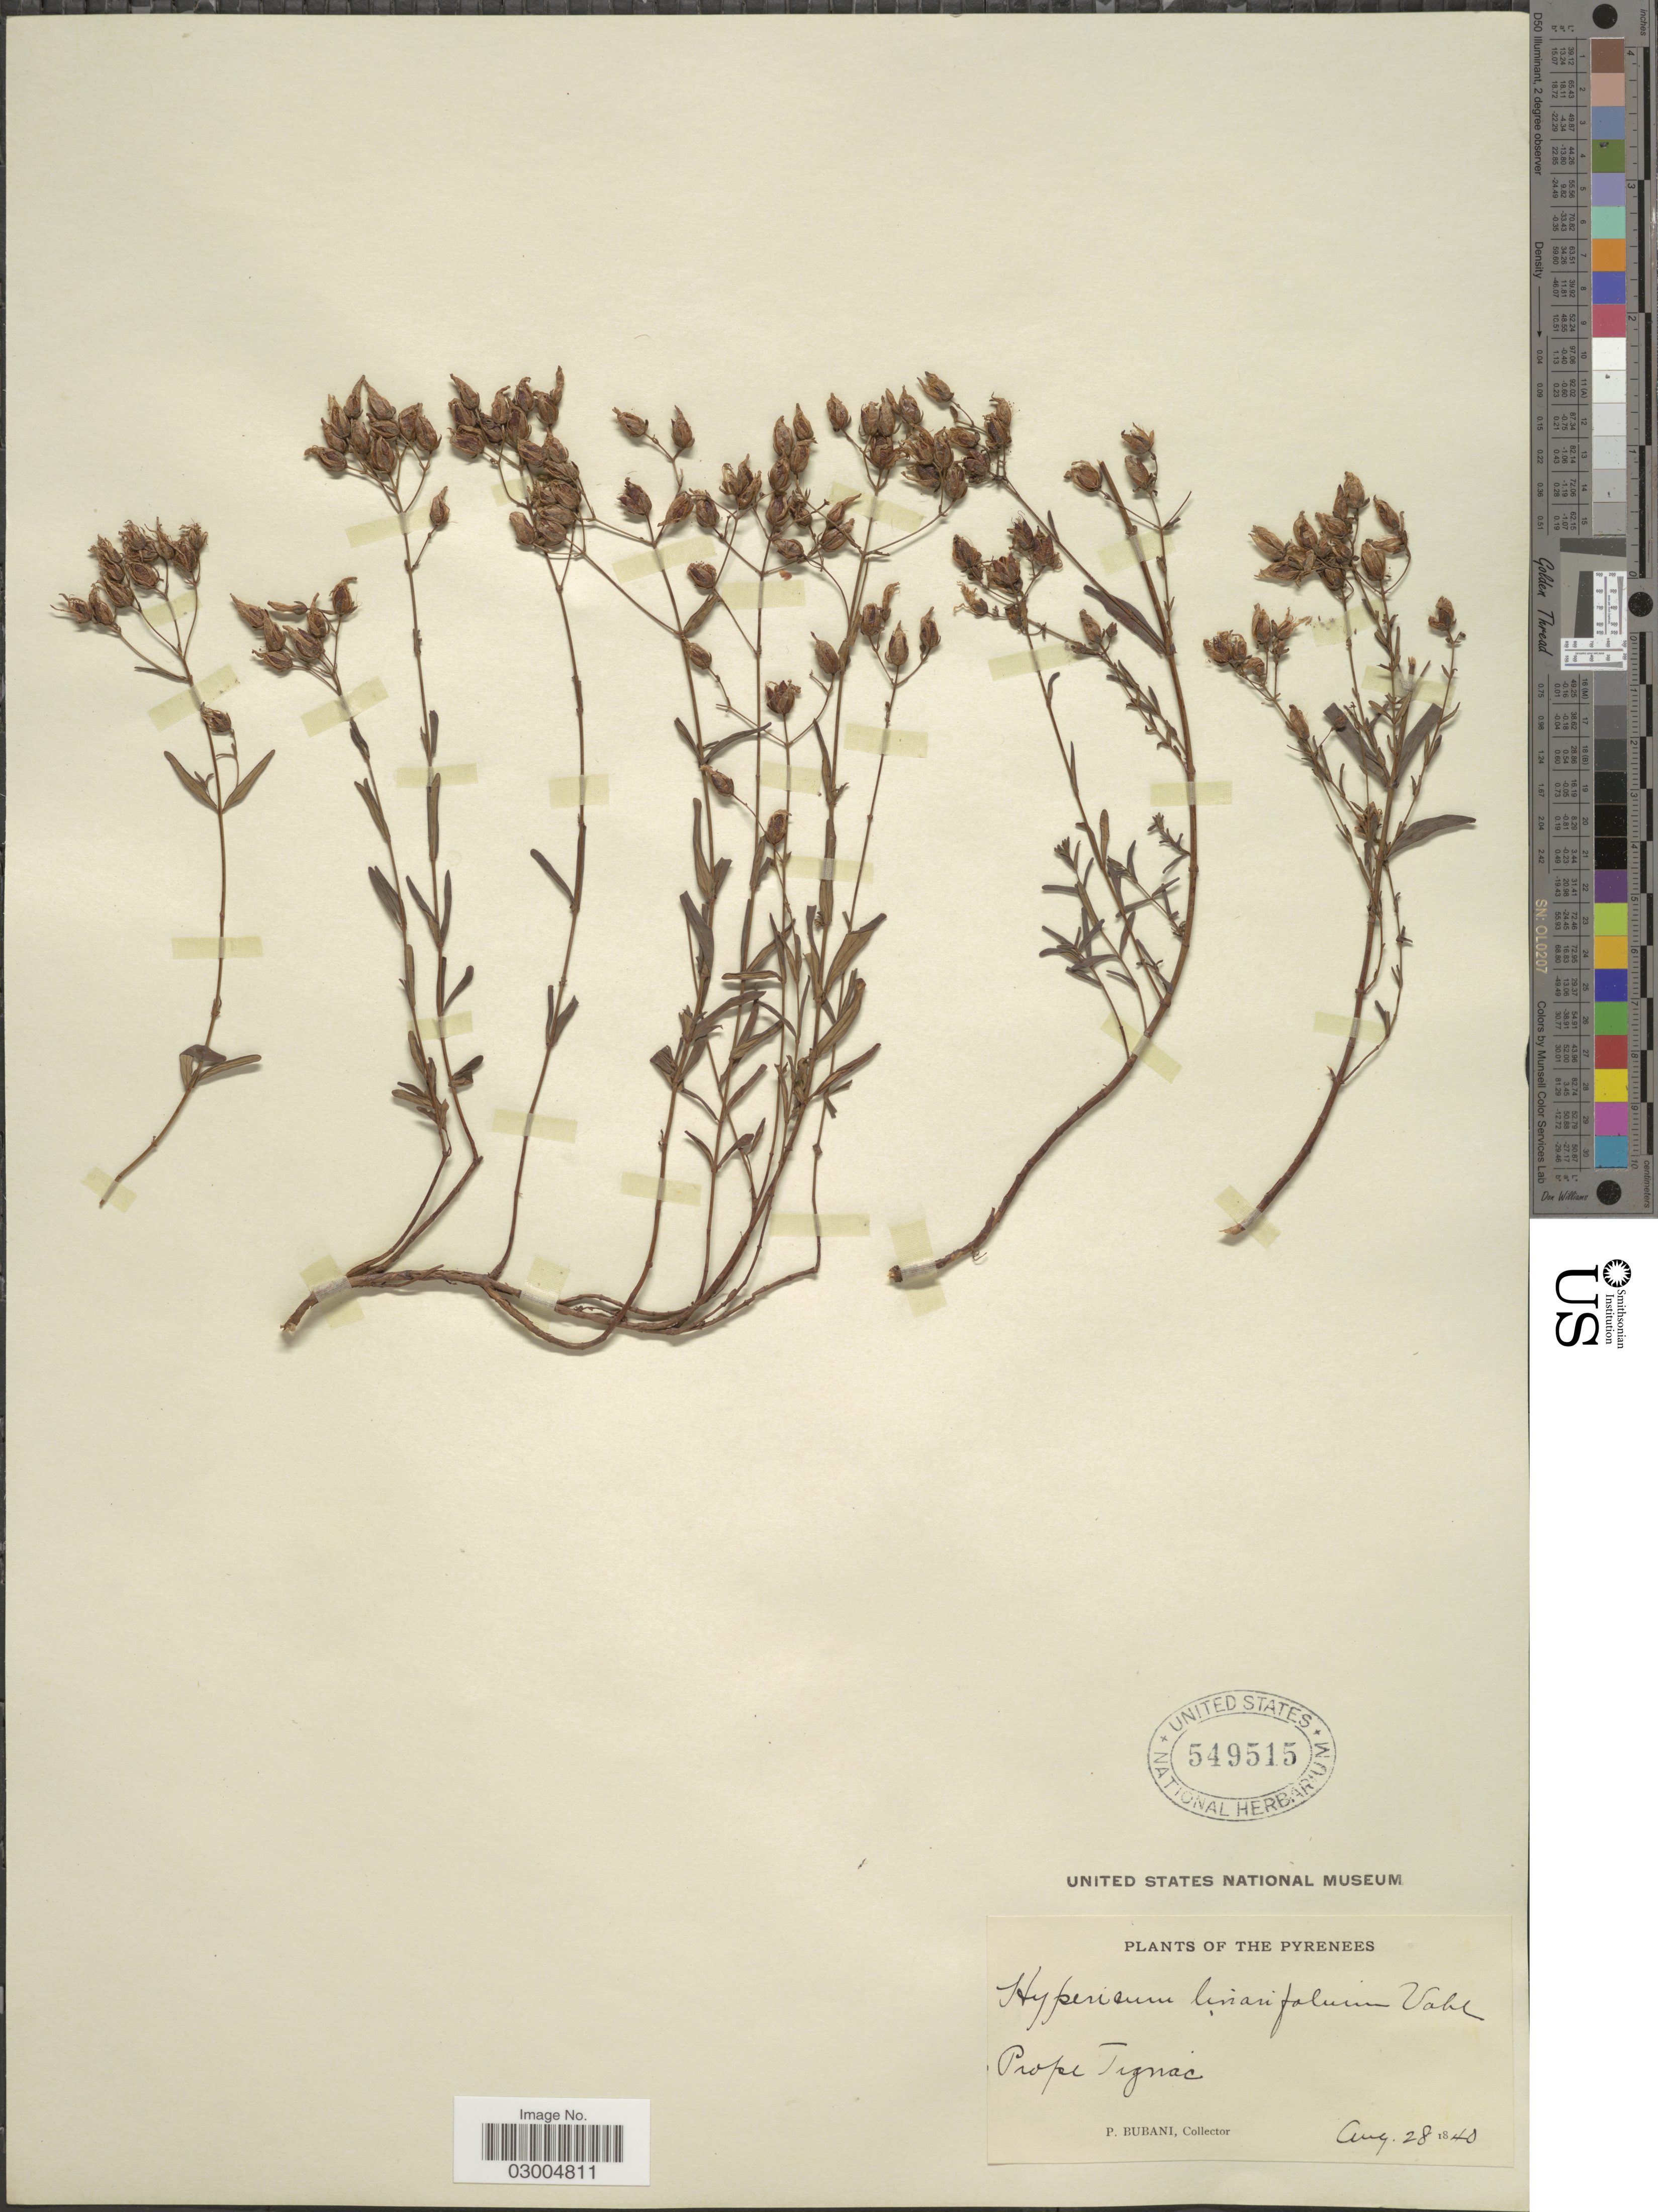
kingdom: Plantae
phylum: Tracheophyta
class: Magnoliopsida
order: Malpighiales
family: Hypericaceae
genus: Hypericum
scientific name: Hypericum linearifolium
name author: Willd.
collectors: P. Bubani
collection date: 1840-08-28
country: France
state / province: Occitanie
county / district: Ariège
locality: The Pyrenees. Prope Tignac.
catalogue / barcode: US 549515